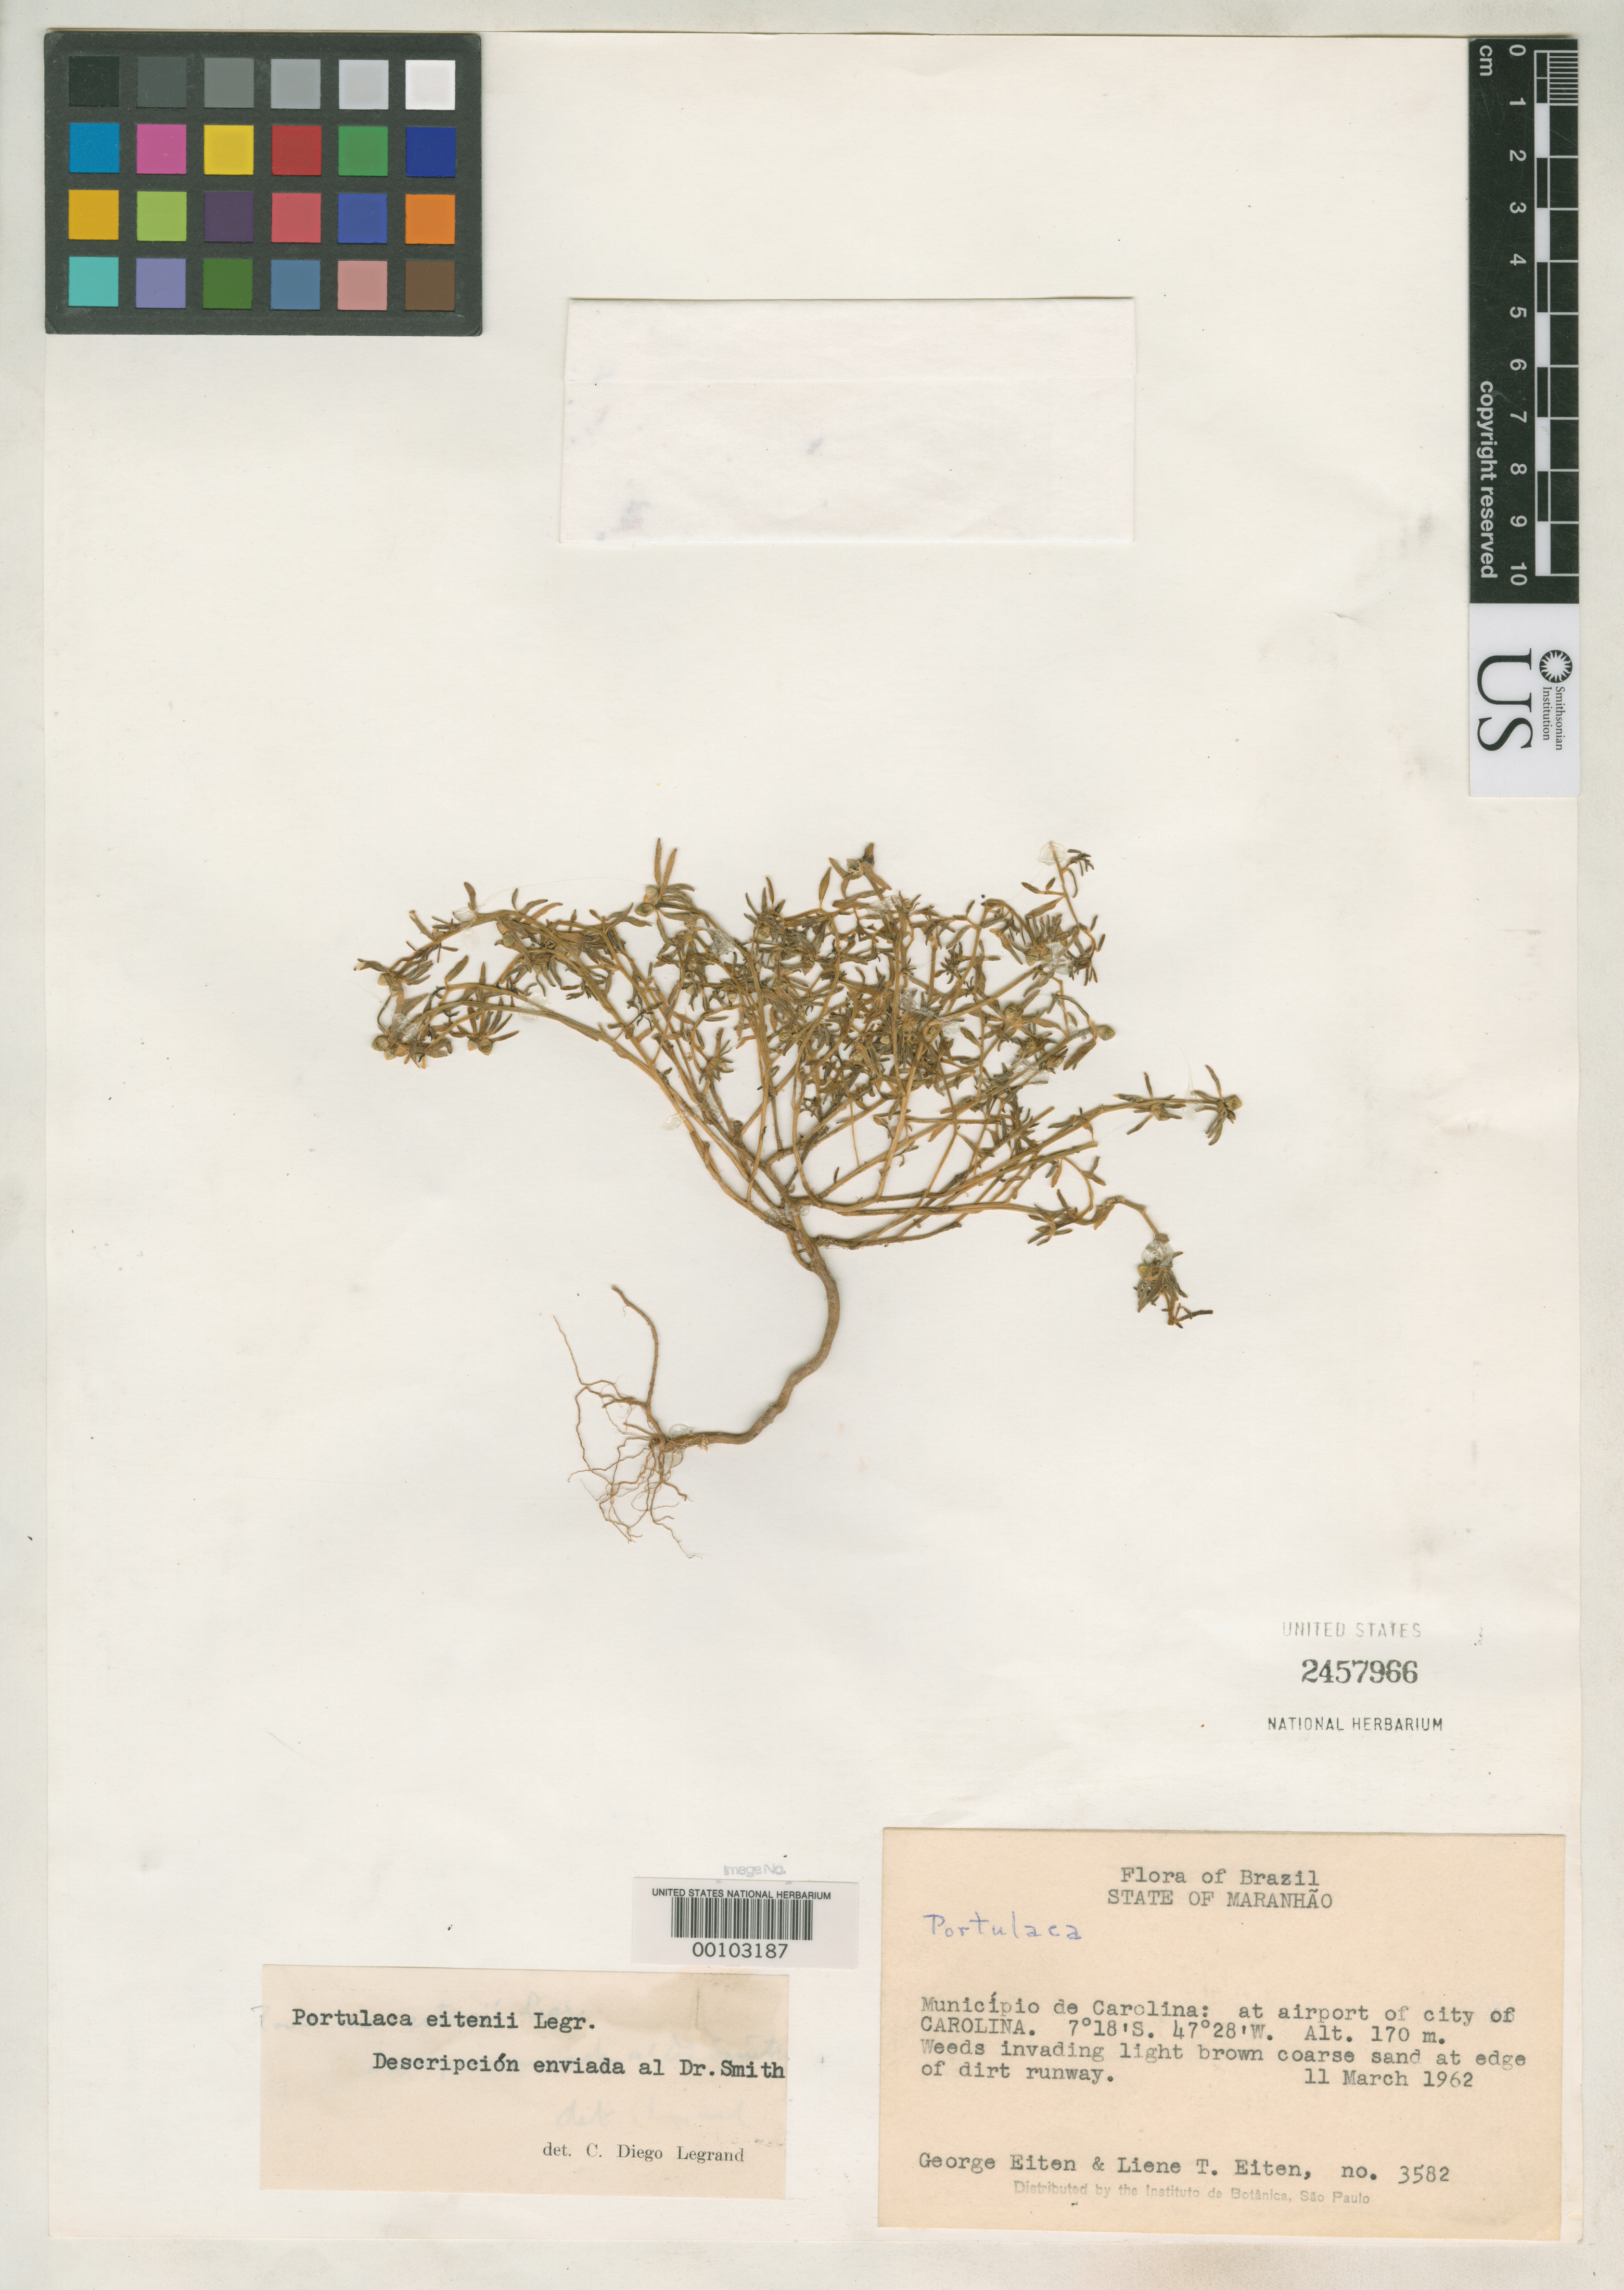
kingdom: Plantae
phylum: Tracheophyta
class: Magnoliopsida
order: Caryophyllales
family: Portulacaceae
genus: Portulaca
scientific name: Portulaca eitenii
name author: D. Legrand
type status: Holotype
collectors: G. Eiten & L. T. Eiten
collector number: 3582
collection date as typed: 11 Mar 1962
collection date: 1962-03-11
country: Brazil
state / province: Maranhão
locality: Carolina.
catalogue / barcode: US 2457966